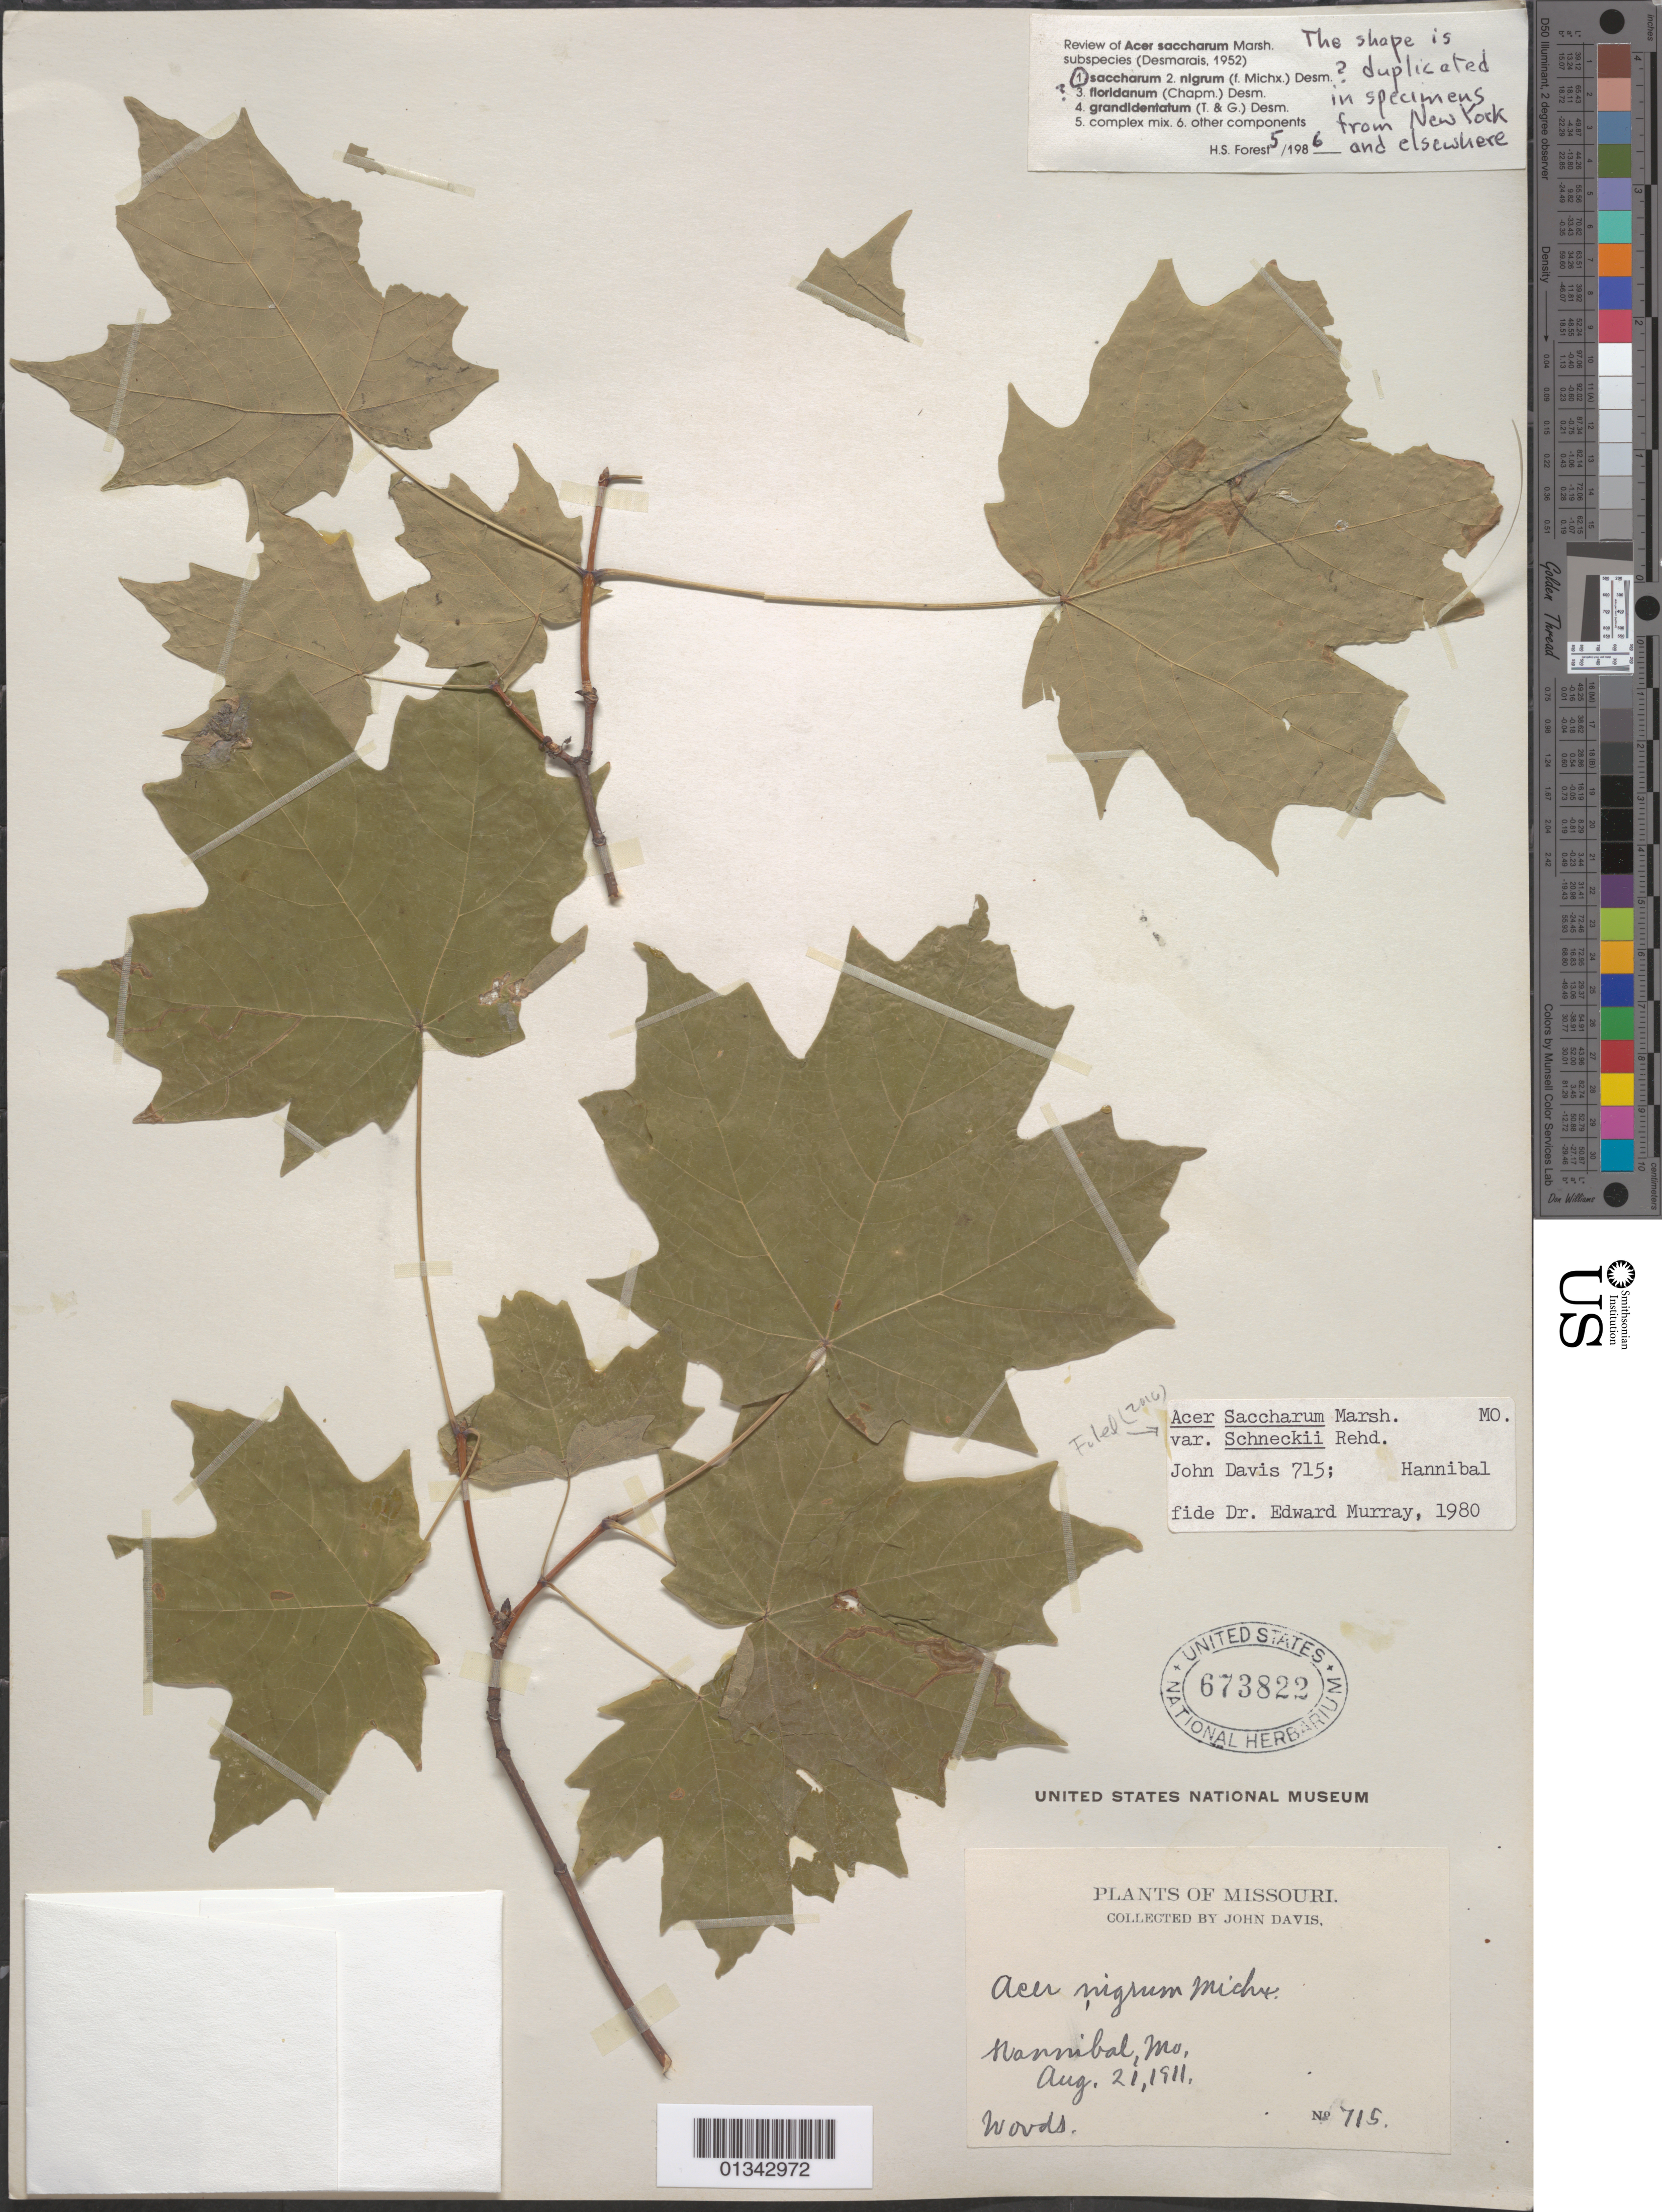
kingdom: Plantae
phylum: Tracheophyta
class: Magnoliopsida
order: Sapindales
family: Sapindaceae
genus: Acer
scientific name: Acer saccharum var. schneckii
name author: Rehder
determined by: Murray, Edward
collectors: J. Davis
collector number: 715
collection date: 1911-08-21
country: United States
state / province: Missouri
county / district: Marion / Ralls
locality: Hannibal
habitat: Woods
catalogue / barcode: US 673822